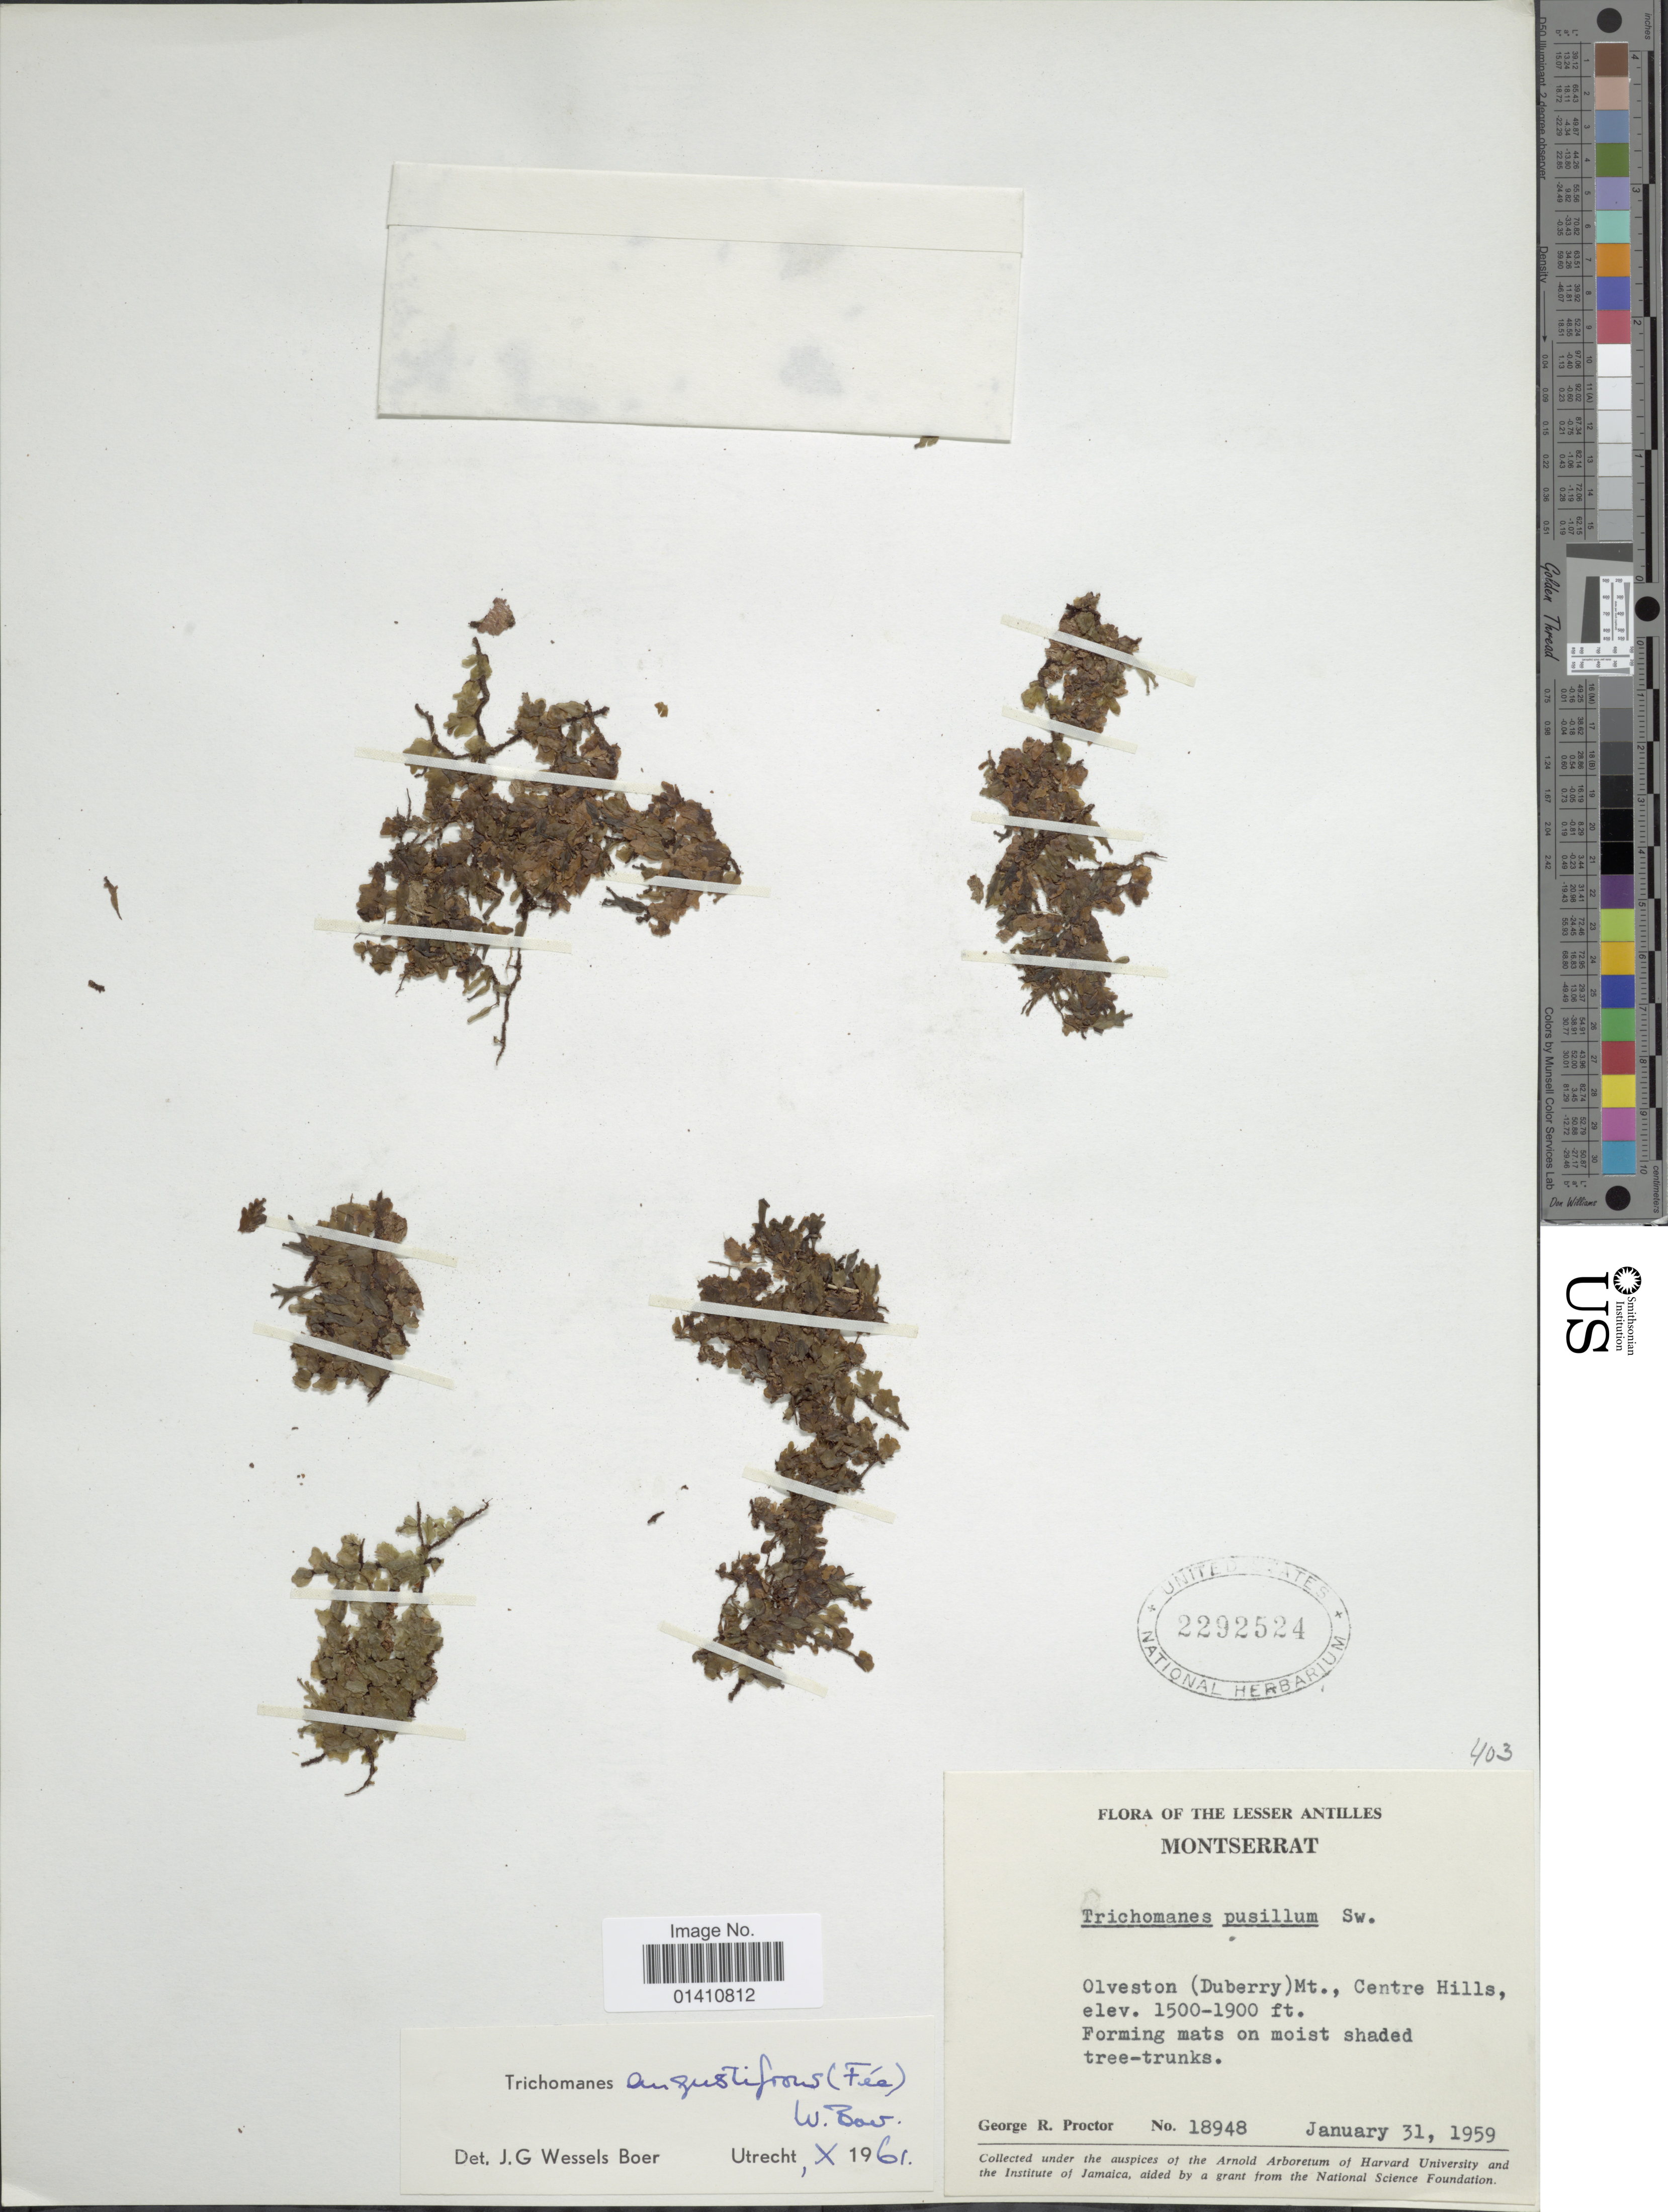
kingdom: Plantae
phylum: Tracheophyta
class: Polypodiopsida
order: Hymenophyllales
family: Hymenophyllaceae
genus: Didymoglossum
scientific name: Didymoglossum angustifrons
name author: Fée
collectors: G. R. Proctor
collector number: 18948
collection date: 1959-01-31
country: Montserrat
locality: The Lesser Antilles, Olveston (Dubbery) Mt. Center Hills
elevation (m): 457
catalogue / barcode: US 2292524